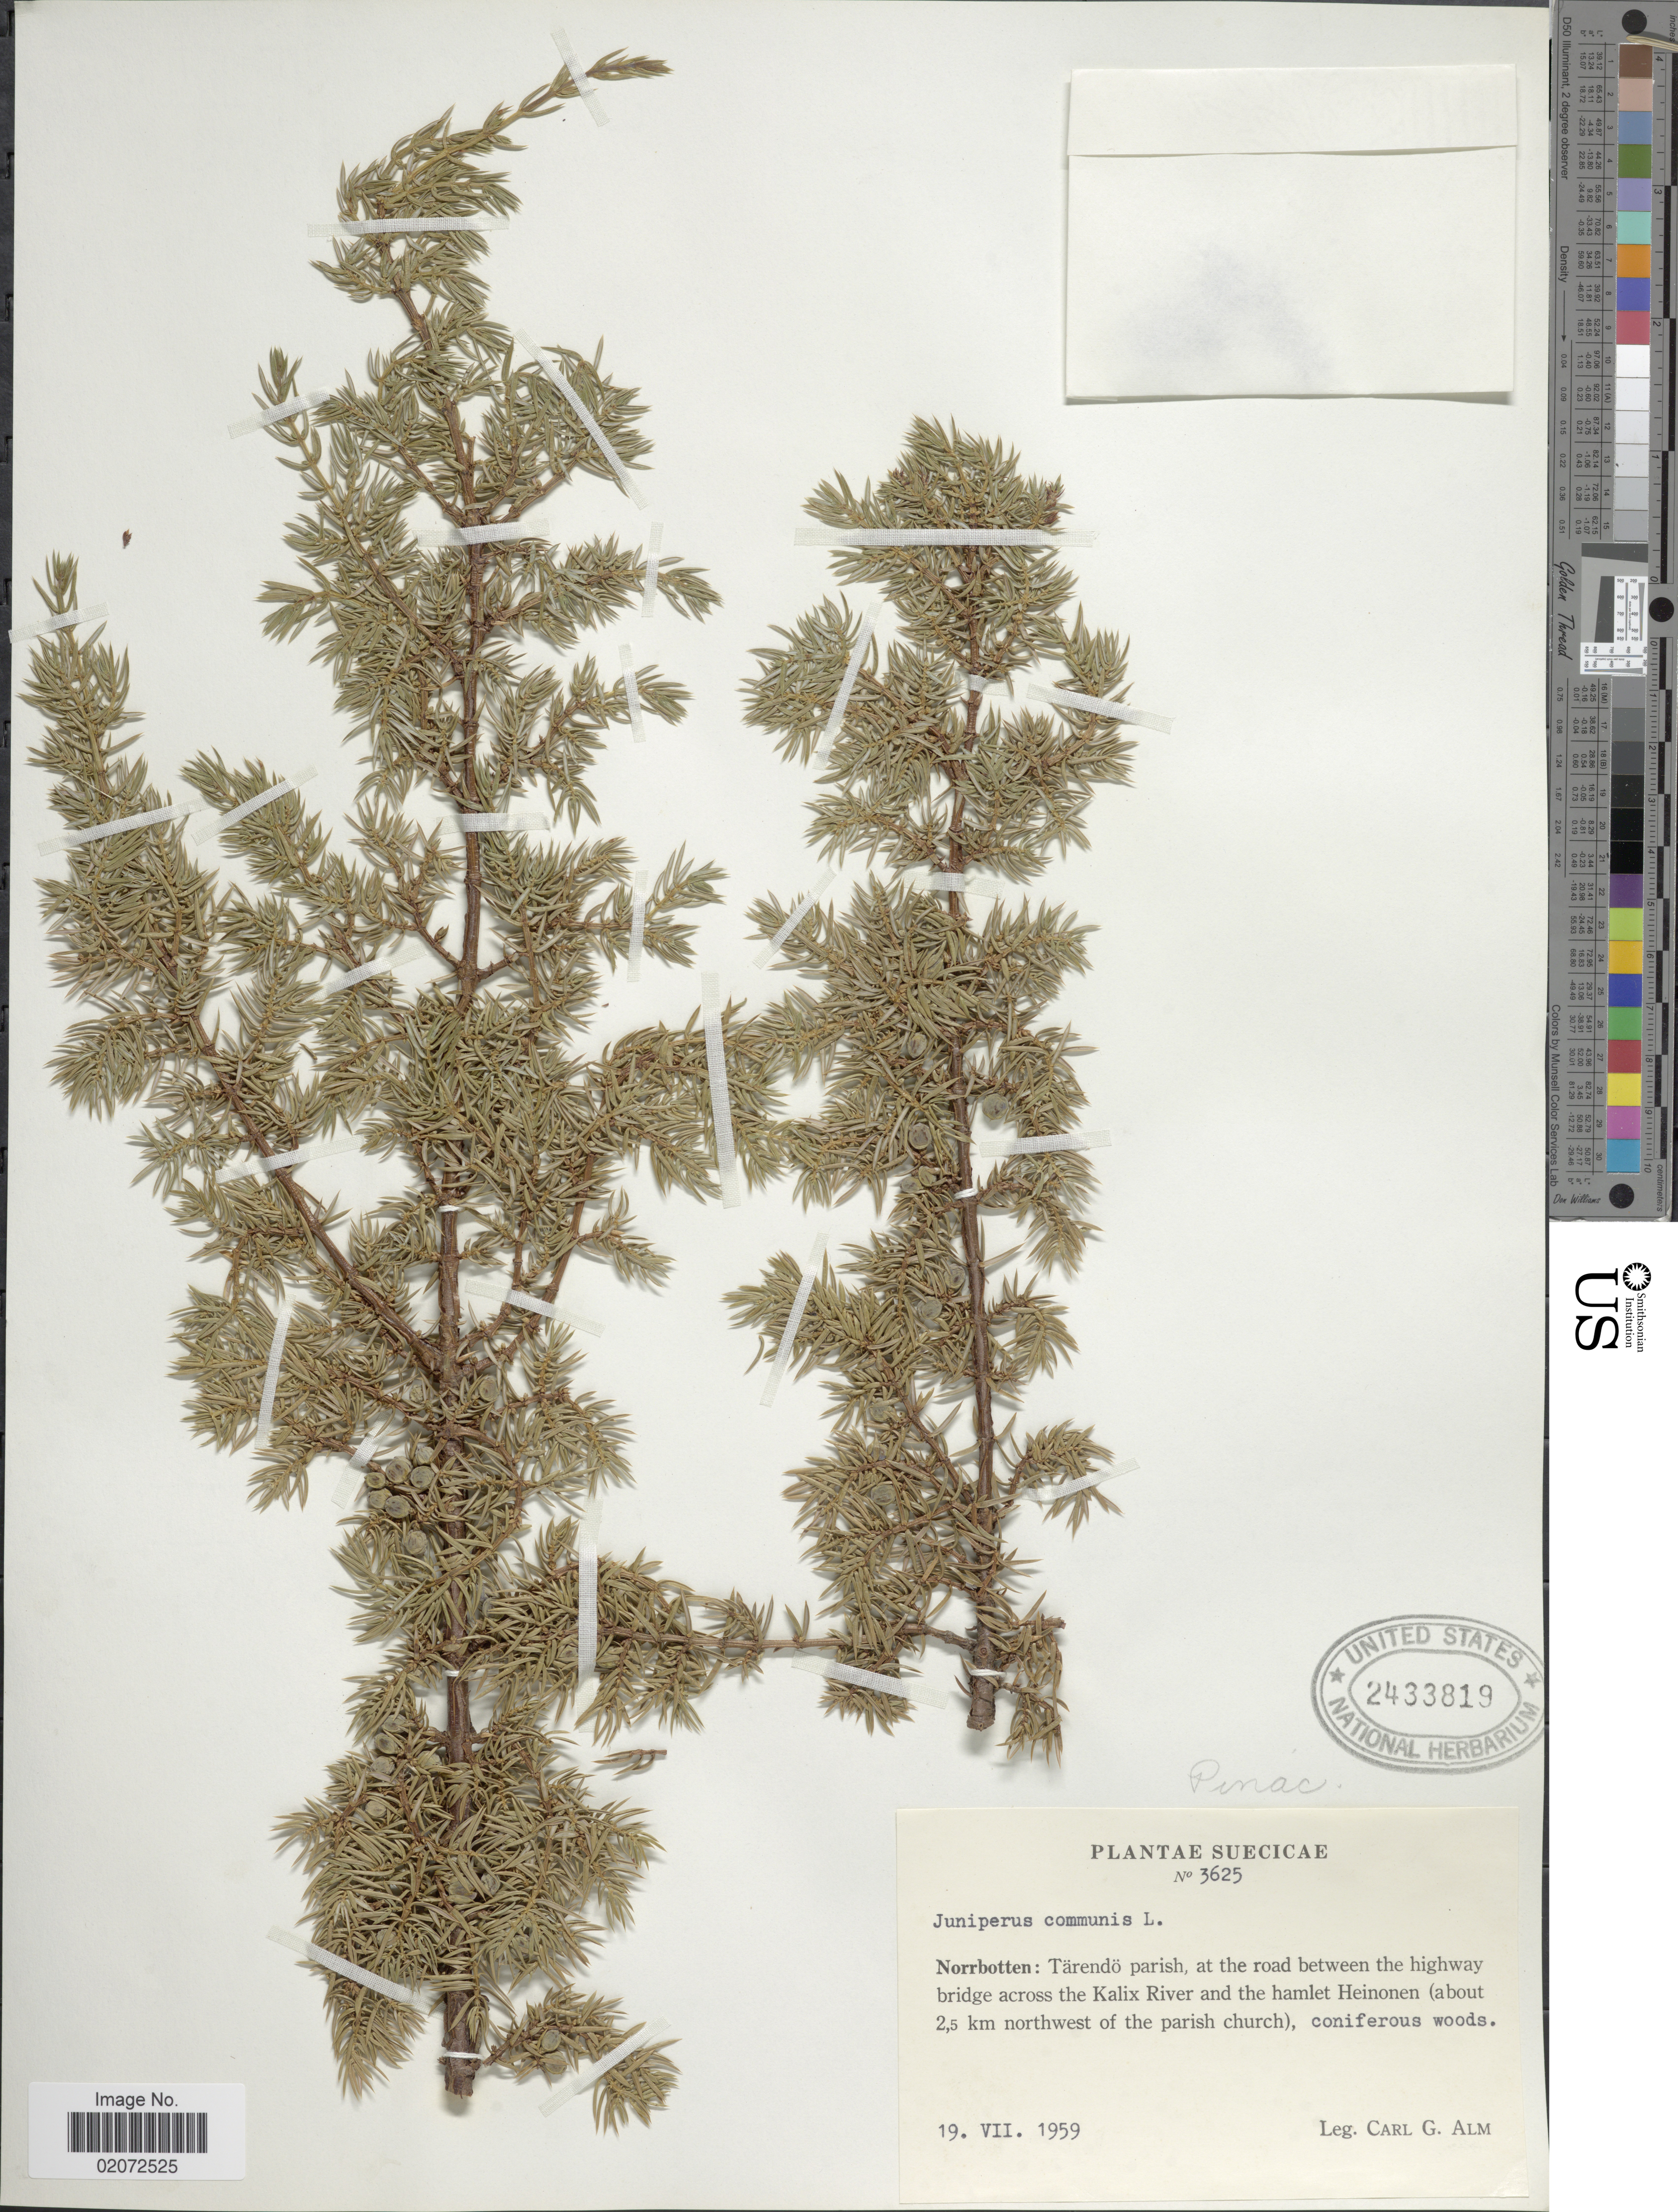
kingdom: Plantae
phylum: Tracheophyta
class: Pinopsida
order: Pinales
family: Cupressaceae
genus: Juniperus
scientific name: Juniperus communis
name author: L.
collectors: C. G. Alm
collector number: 3625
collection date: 1959-07-19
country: Sweden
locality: Suecicae. Norrbotten: Tarendo parish, at the road between the highway bridge across the Kalix River and the hamlet Heinonen (about 2.5 km northwest of the parish church)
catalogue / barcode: US 2433819